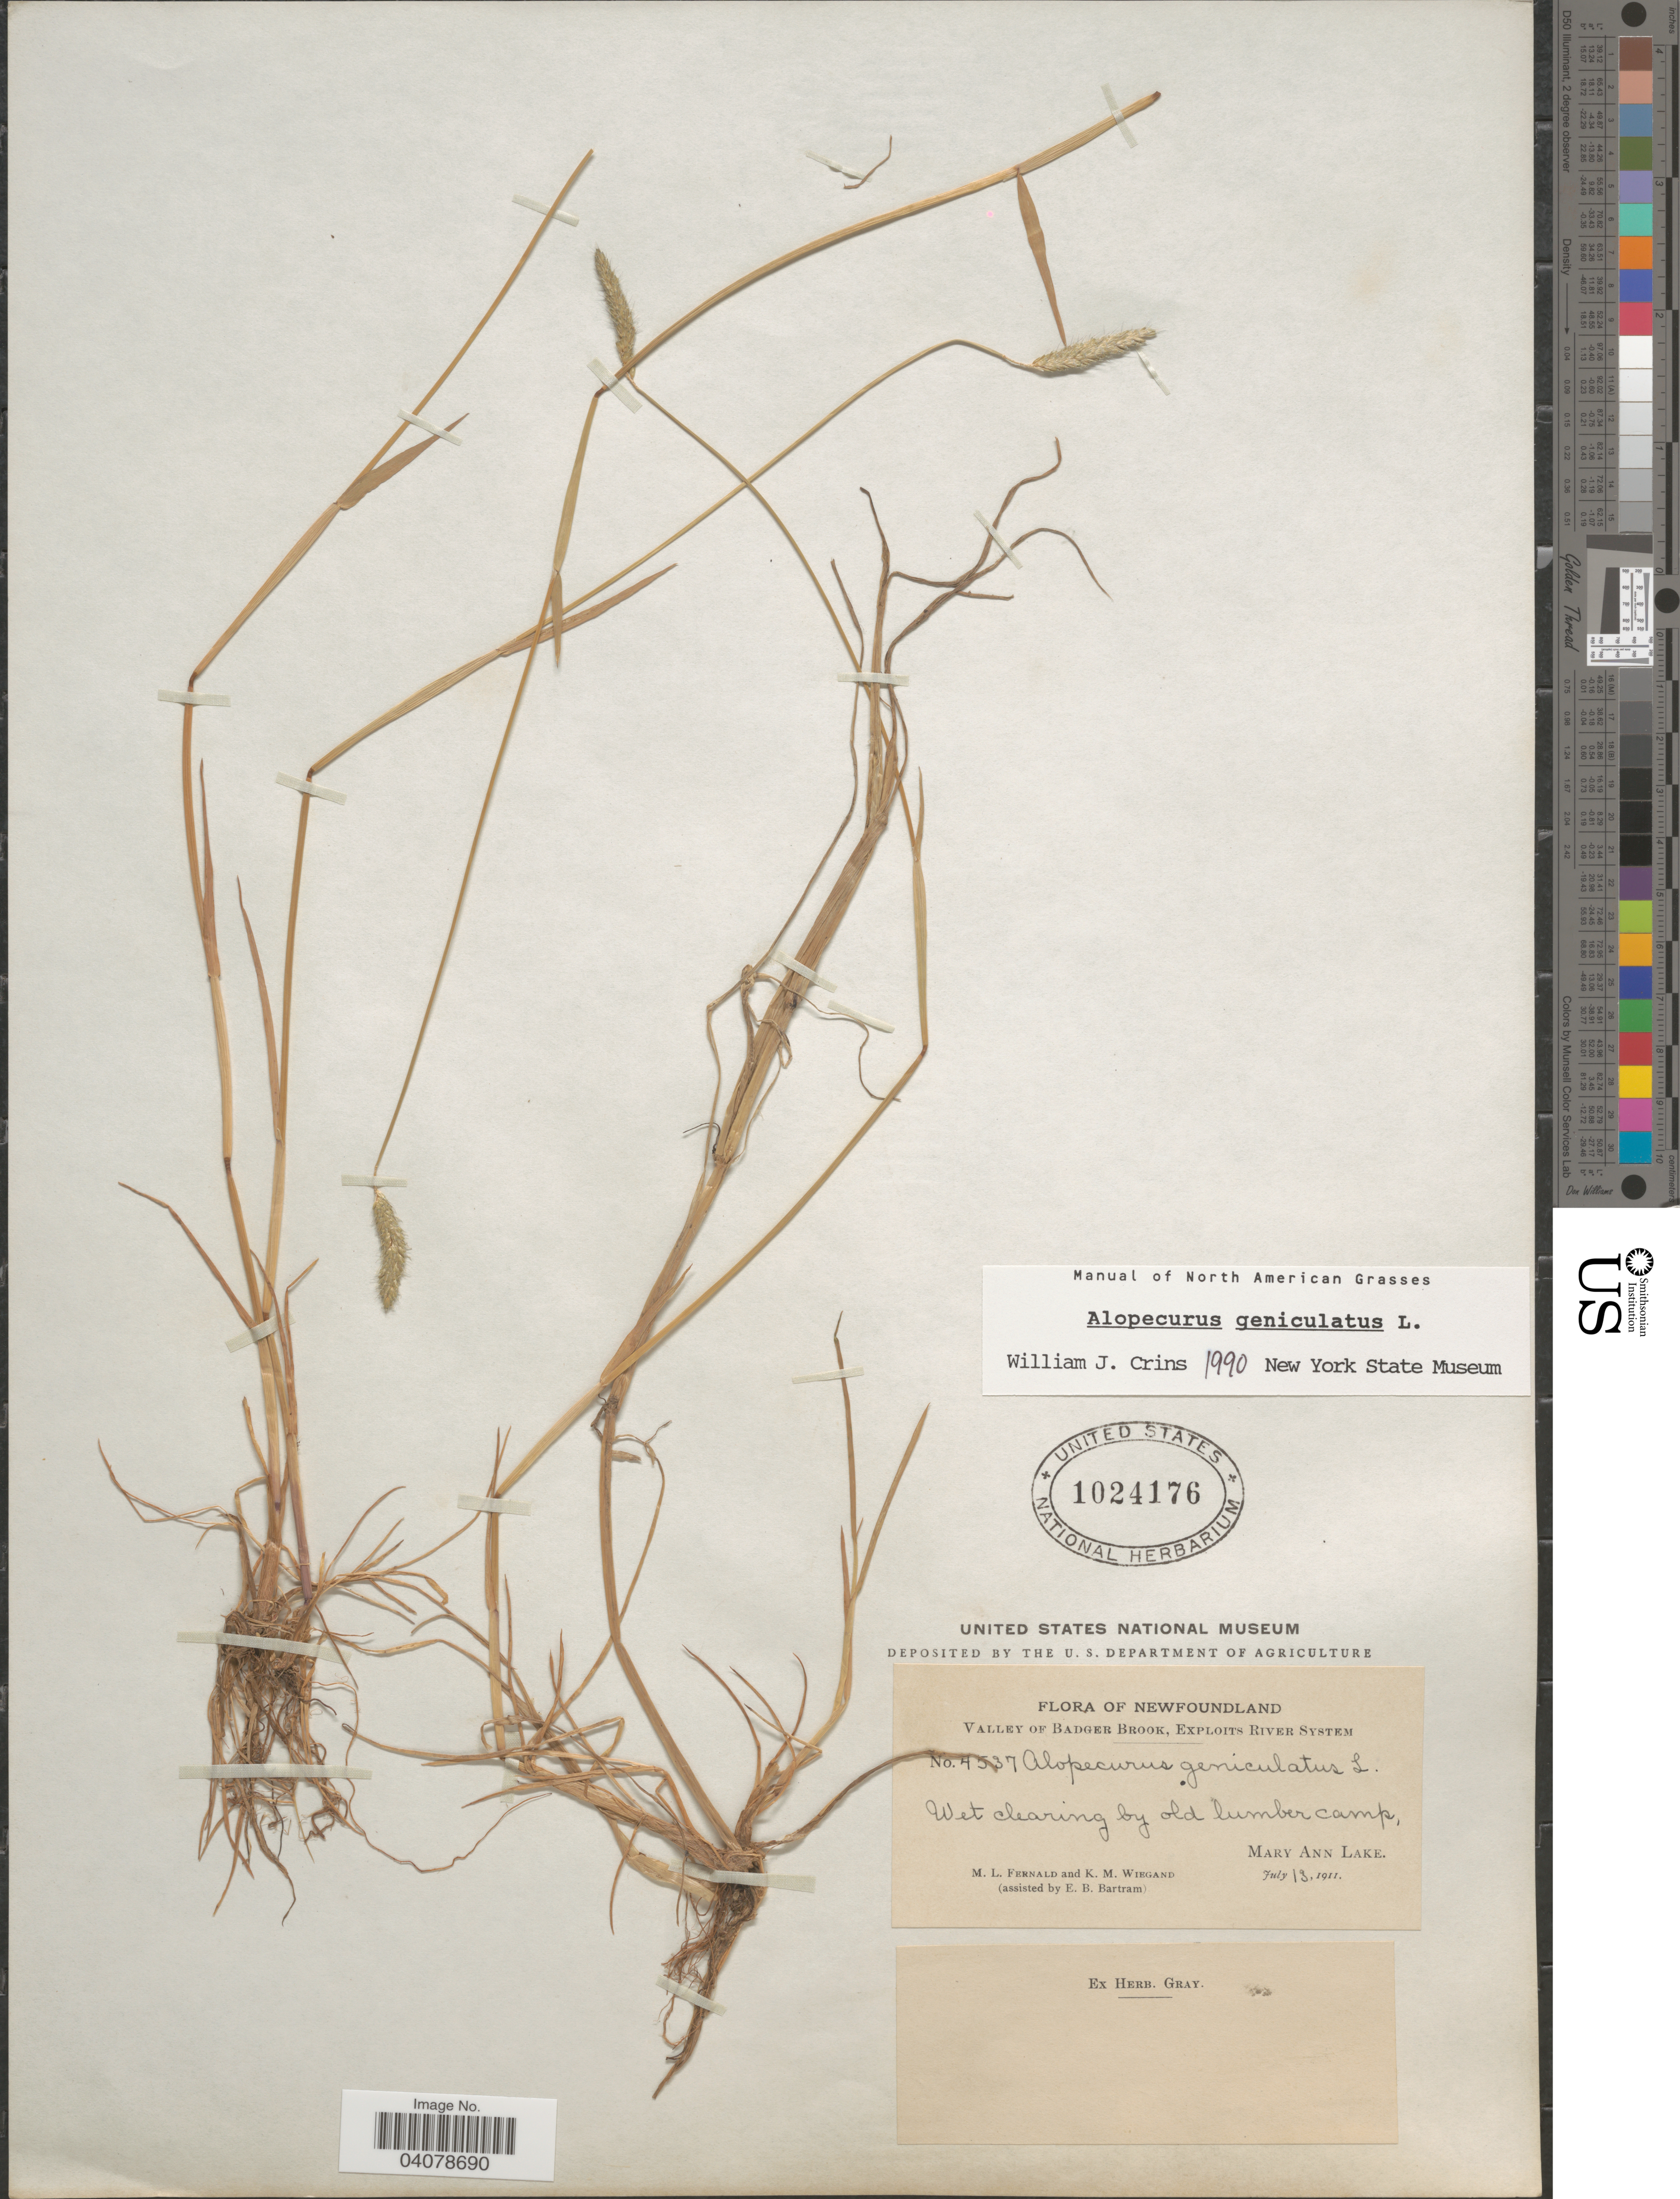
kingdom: Plantae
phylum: Tracheophyta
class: Liliopsida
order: Poales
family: Poaceae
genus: Alopecurus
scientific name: Alopecurus geniculatus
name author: L.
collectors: M. L. Fernald, K. M. Wiegand & E. B. Bartram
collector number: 4537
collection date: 1911-07-13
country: Canada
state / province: Newfoundland and Labrador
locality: Valley of Badger Brook, Exploits River System. Wet clearing by old lumber camp. Mary Ann Lake.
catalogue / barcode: US 1024176